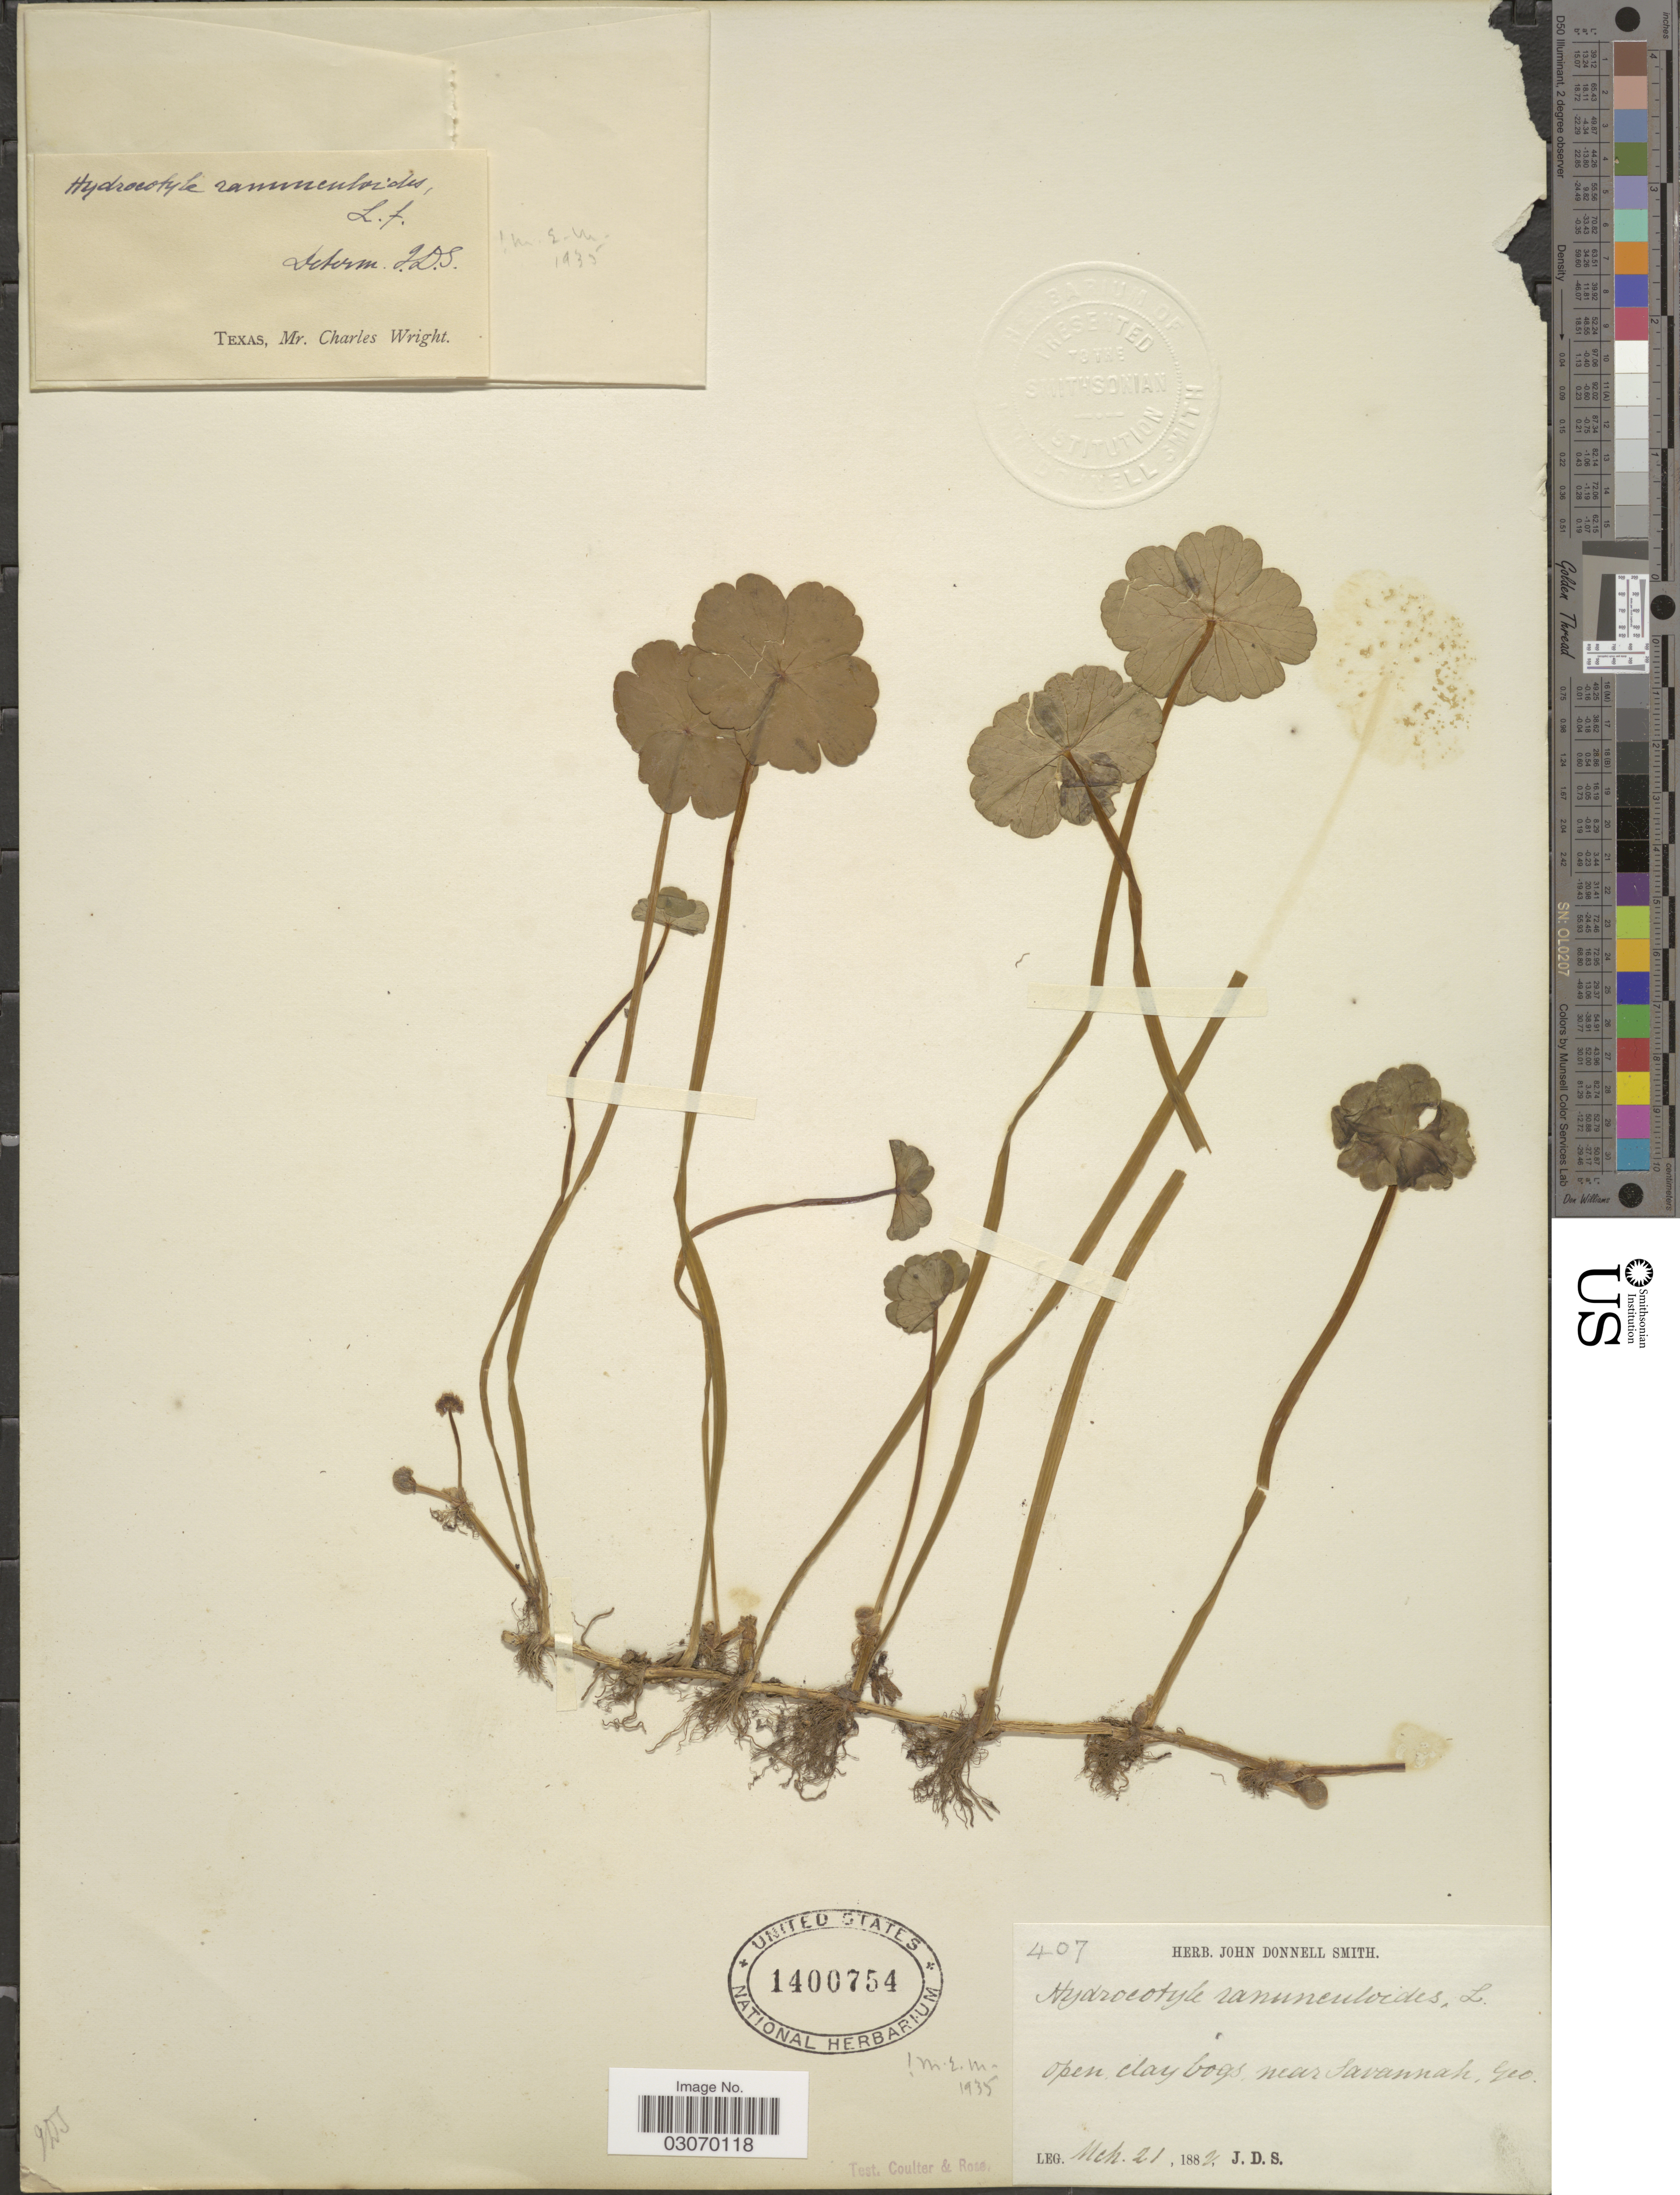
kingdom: Plantae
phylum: Tracheophyta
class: Magnoliopsida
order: Apiales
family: Araliaceae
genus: Hydrocotyle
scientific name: Hydrocotyle ranunculoides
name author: L. f.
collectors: J. Donnell Smith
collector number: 407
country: United States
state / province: Georgia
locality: Near Savannah.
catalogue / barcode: US 1400754